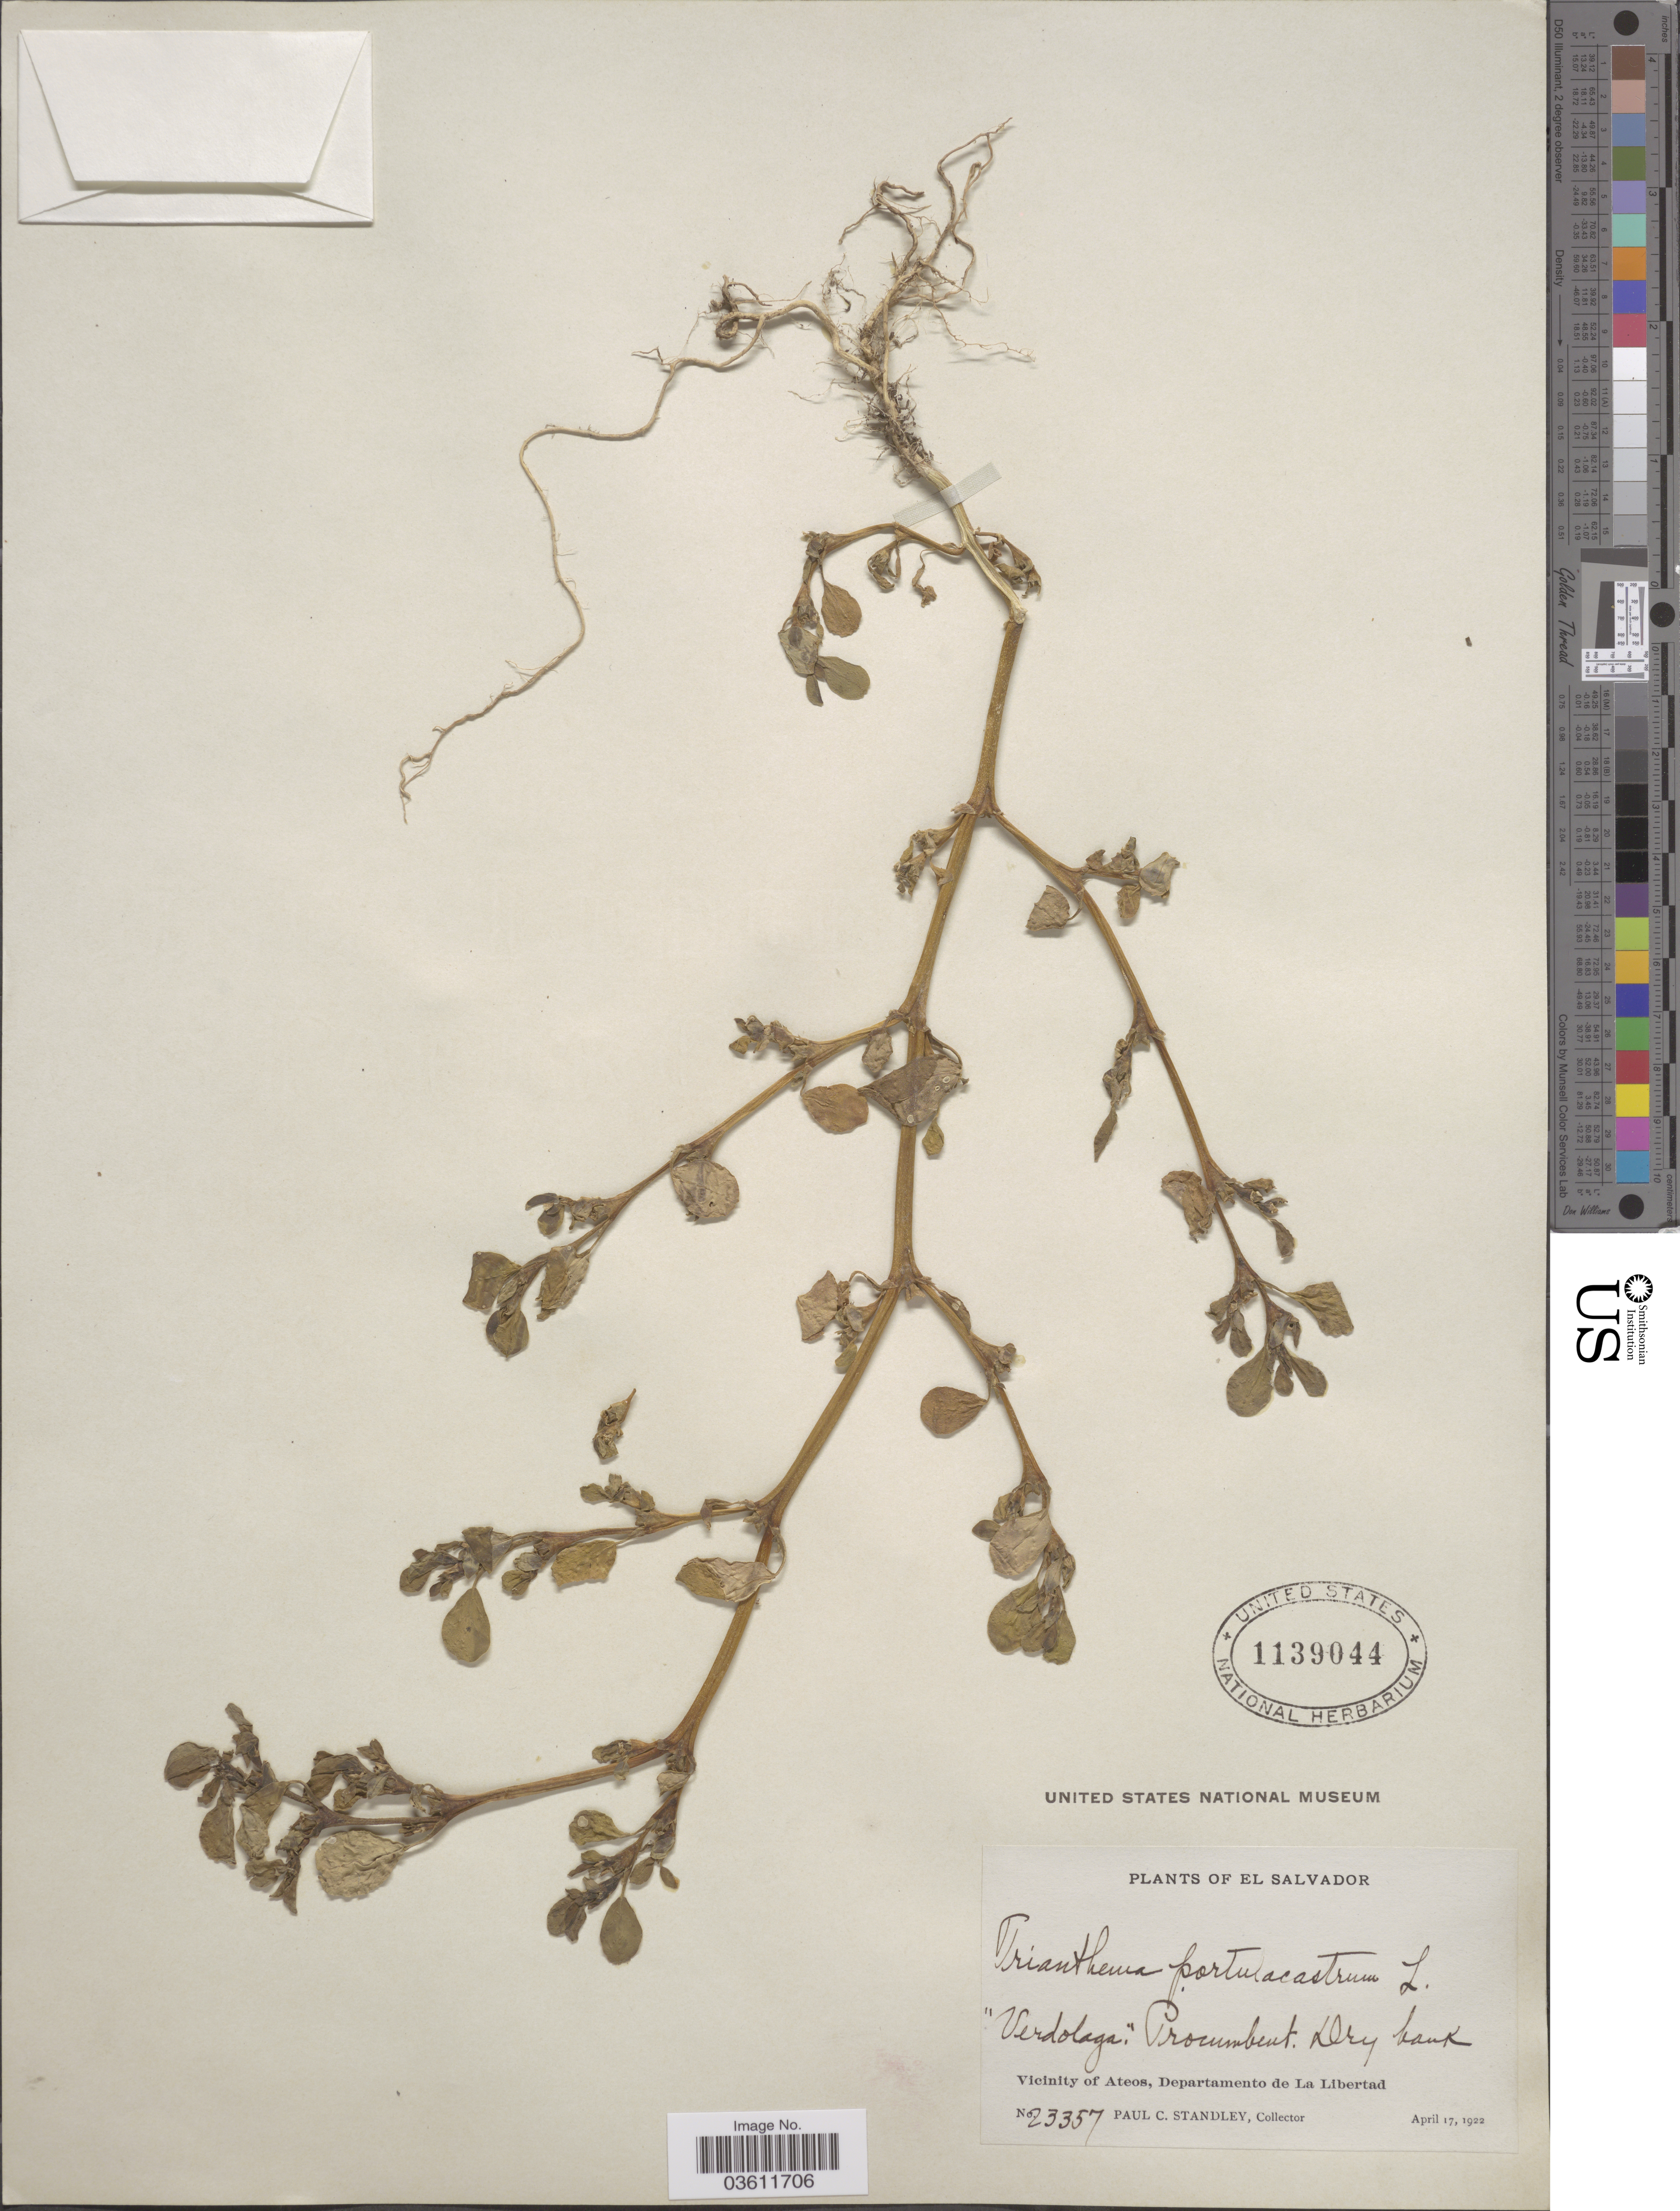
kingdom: Plantae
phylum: Tracheophyta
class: Magnoliopsida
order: Caryophyllales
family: Aizoaceae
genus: Trianthema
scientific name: Trianthema portulacastrum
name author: L.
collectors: P. C. Standley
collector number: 23357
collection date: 1922-04-17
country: El Salvador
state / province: La Libertad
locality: Vicinity of Ateos, Departamento de La Libertad.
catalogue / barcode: US 1139044